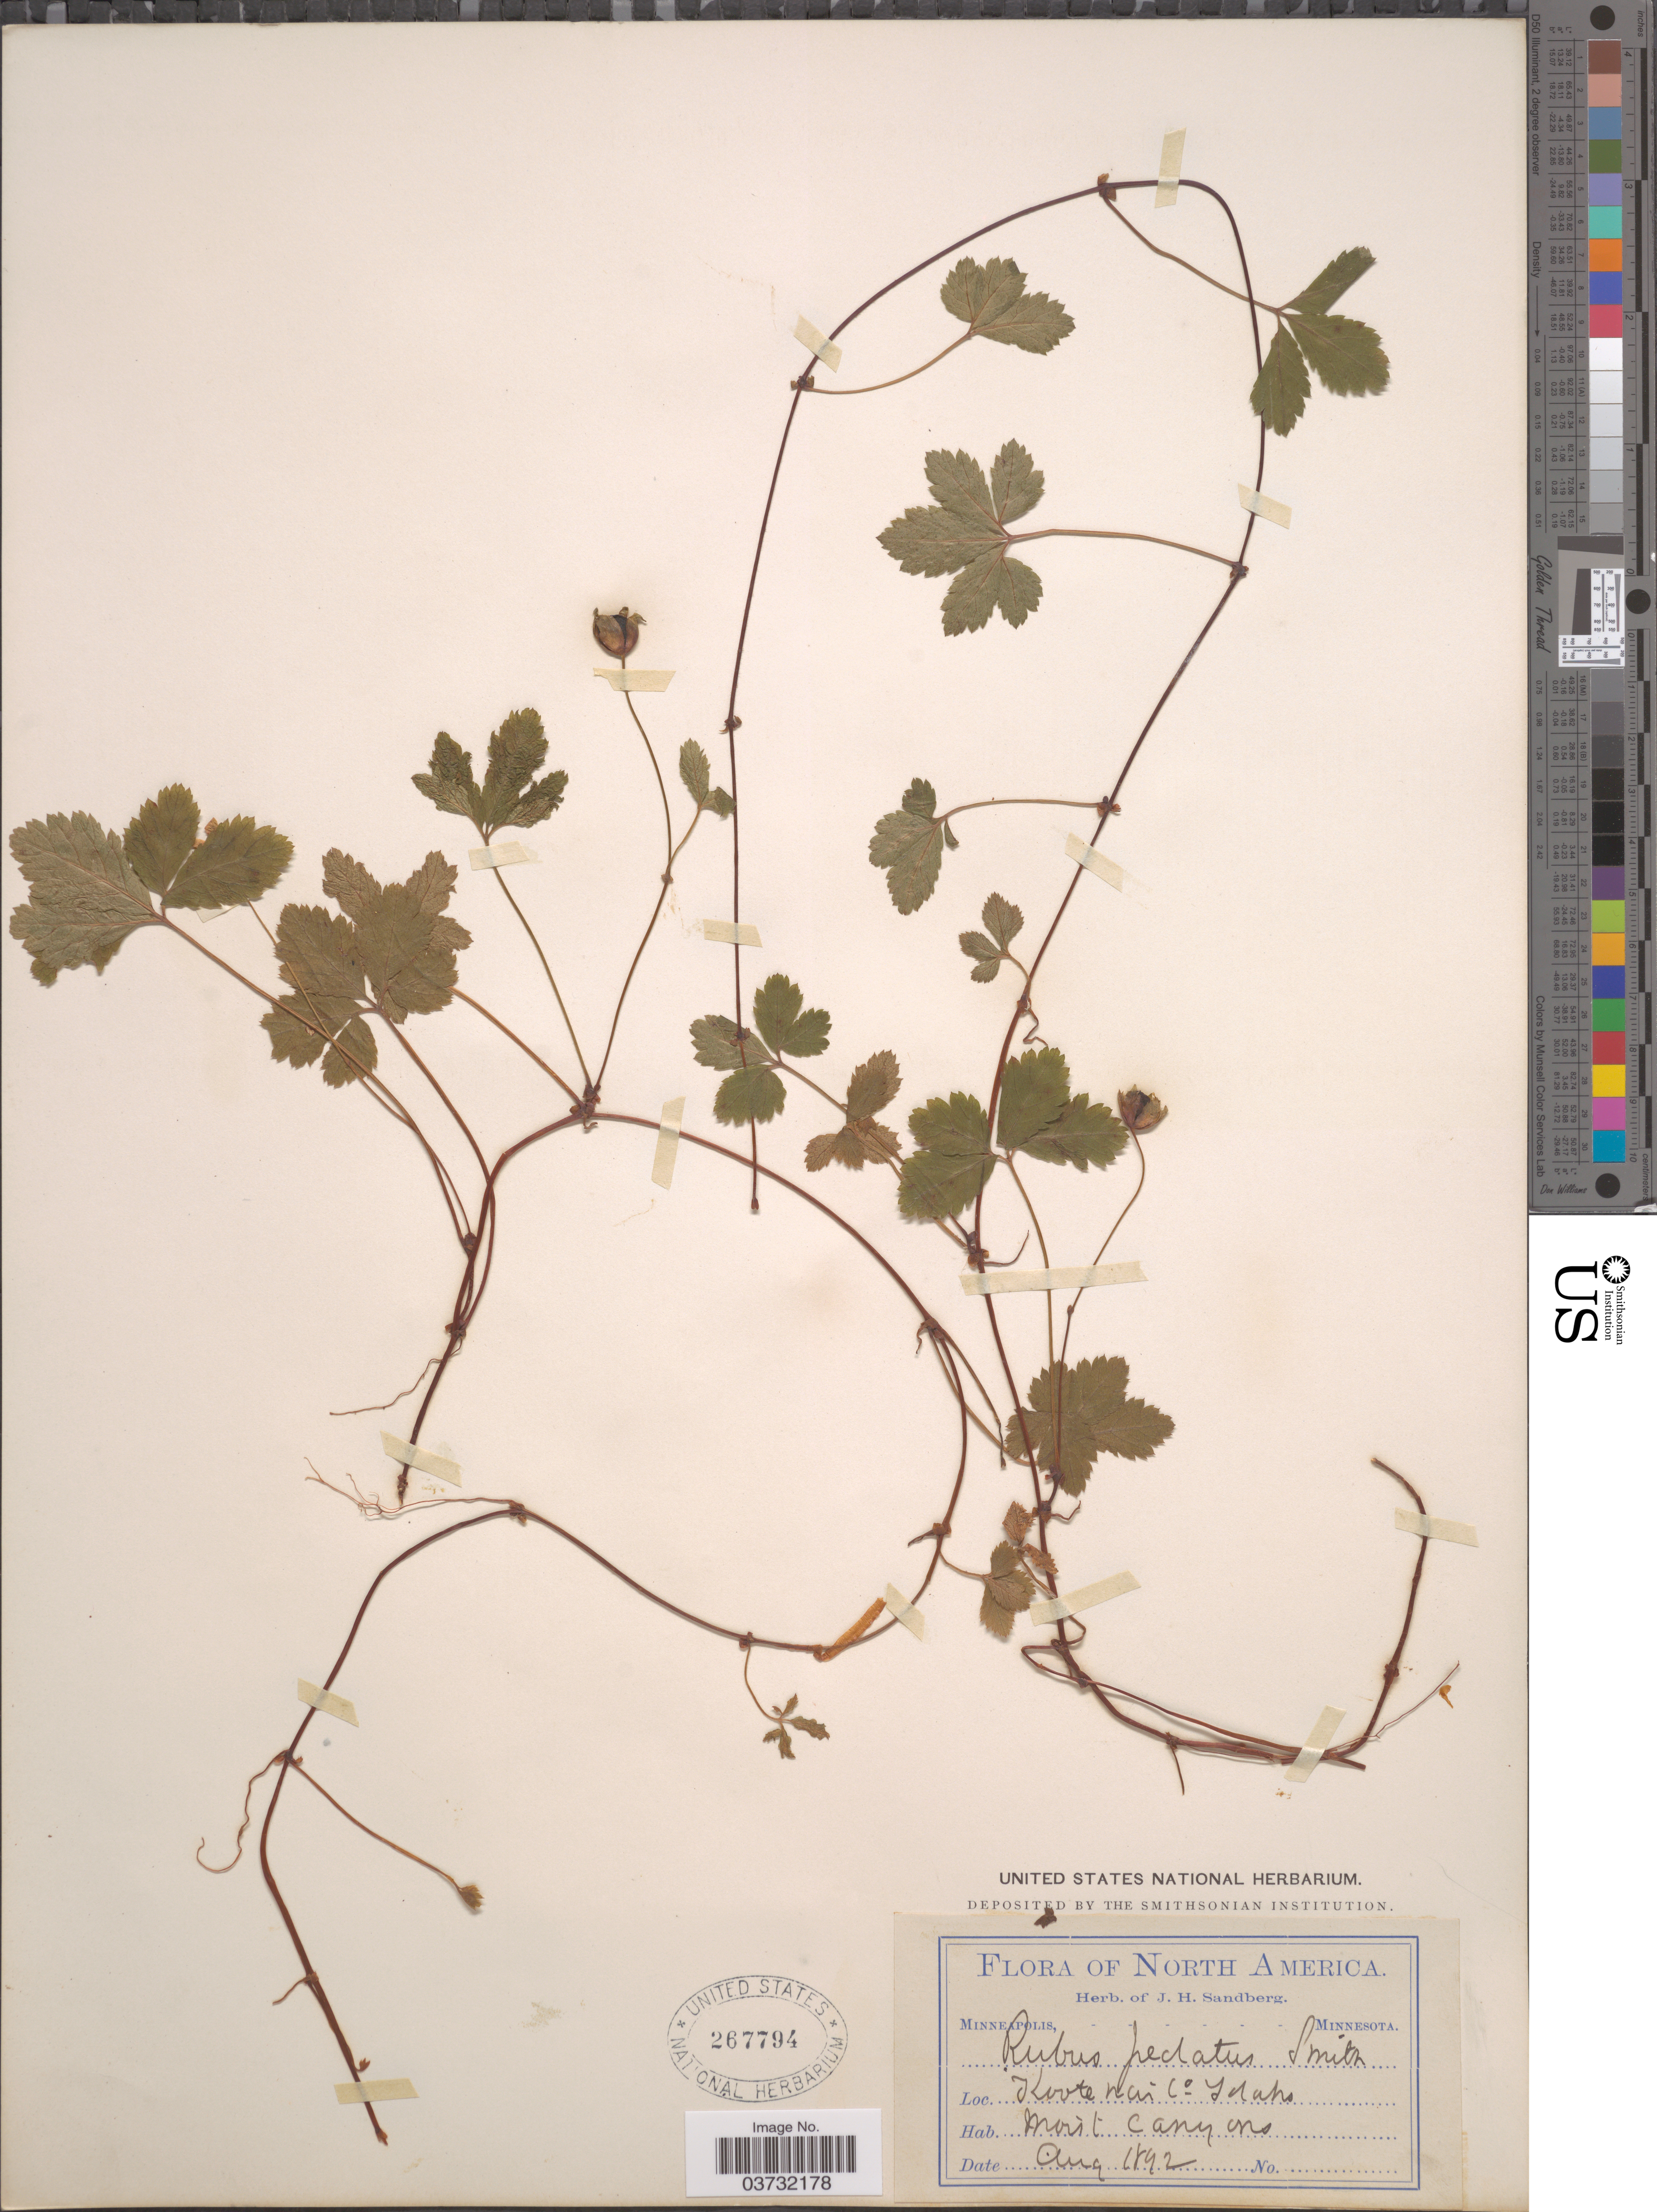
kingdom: Plantae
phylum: Tracheophyta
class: Magnoliopsida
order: Rosales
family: Rosaceae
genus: Rubus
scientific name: Rubus pedatus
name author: Sm.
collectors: ex. herb. J. H. Sandberg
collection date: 1892-08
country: United States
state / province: Idaho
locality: Kootenai Co.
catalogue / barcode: US 267794